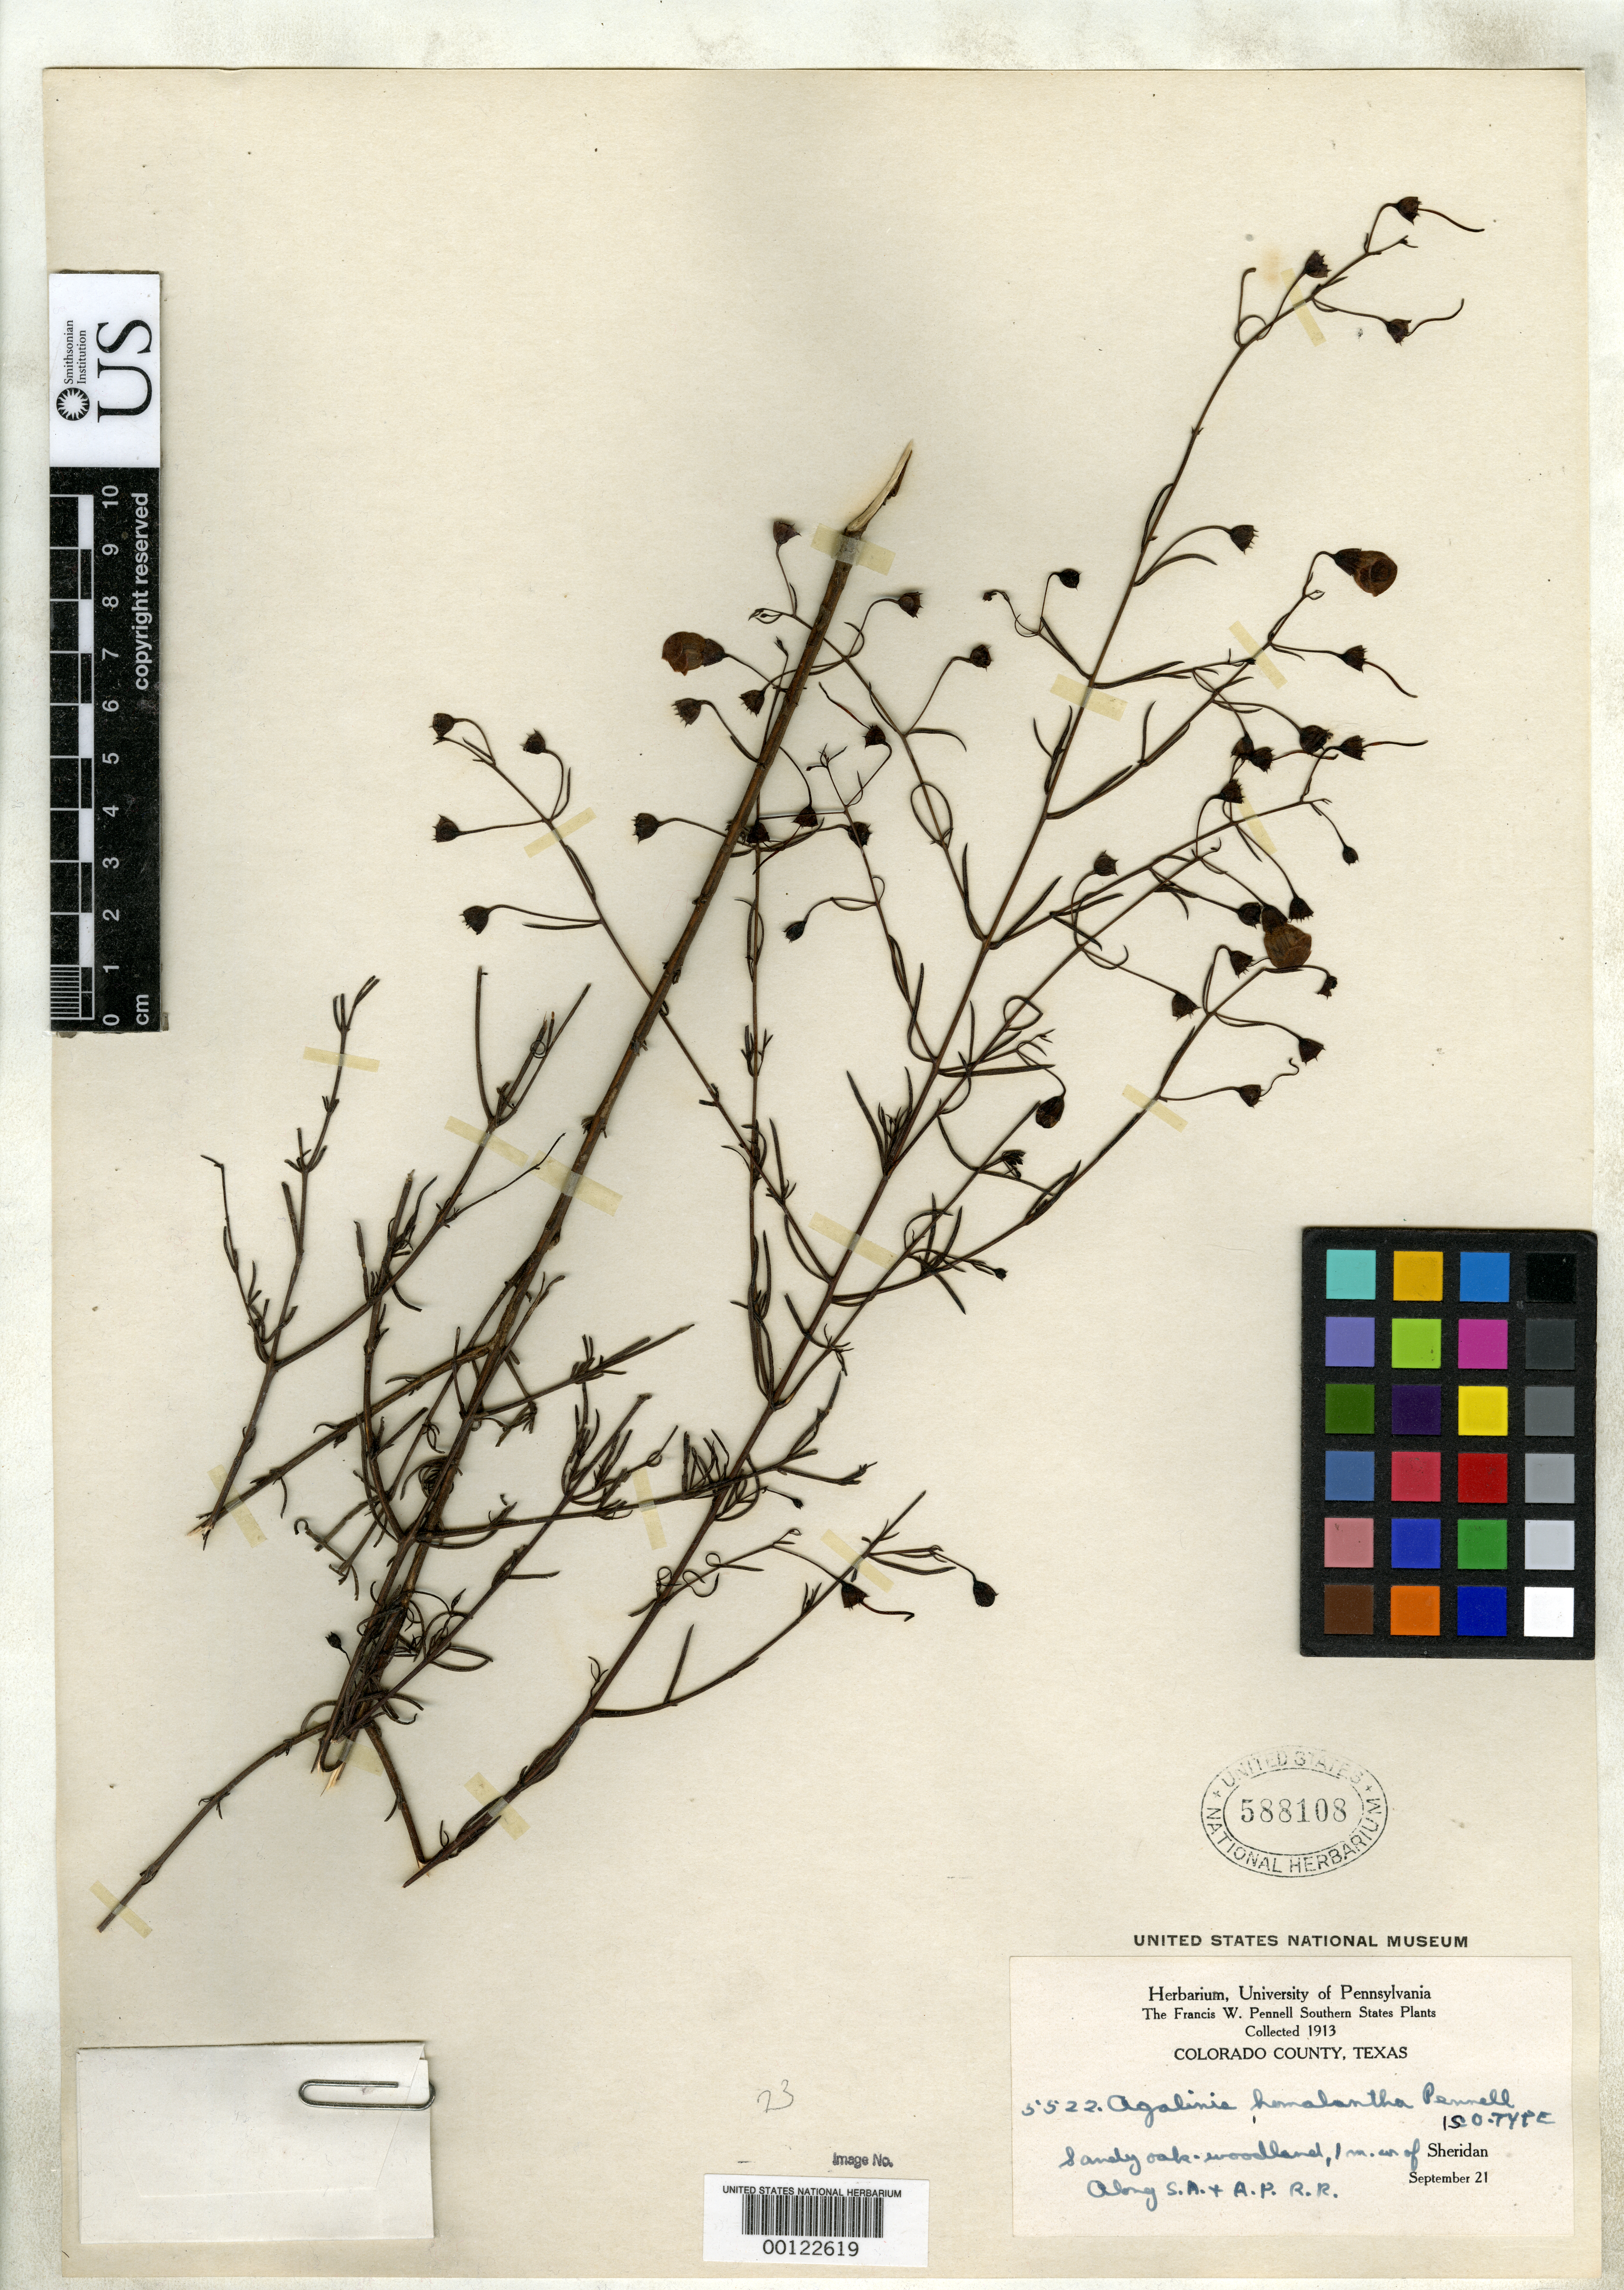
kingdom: Plantae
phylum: Tracheophyta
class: Magnoliopsida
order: Lamiales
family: Orobanchaceae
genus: Agalinis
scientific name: Agalinis homolantha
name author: Pennell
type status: Isotype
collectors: F. W. Pennell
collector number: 5522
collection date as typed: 21 Sep 1913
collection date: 1913-09-21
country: United States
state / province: Texas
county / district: Colorado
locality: NW of Sheridan along SA & AP Railroad.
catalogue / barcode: US 588108